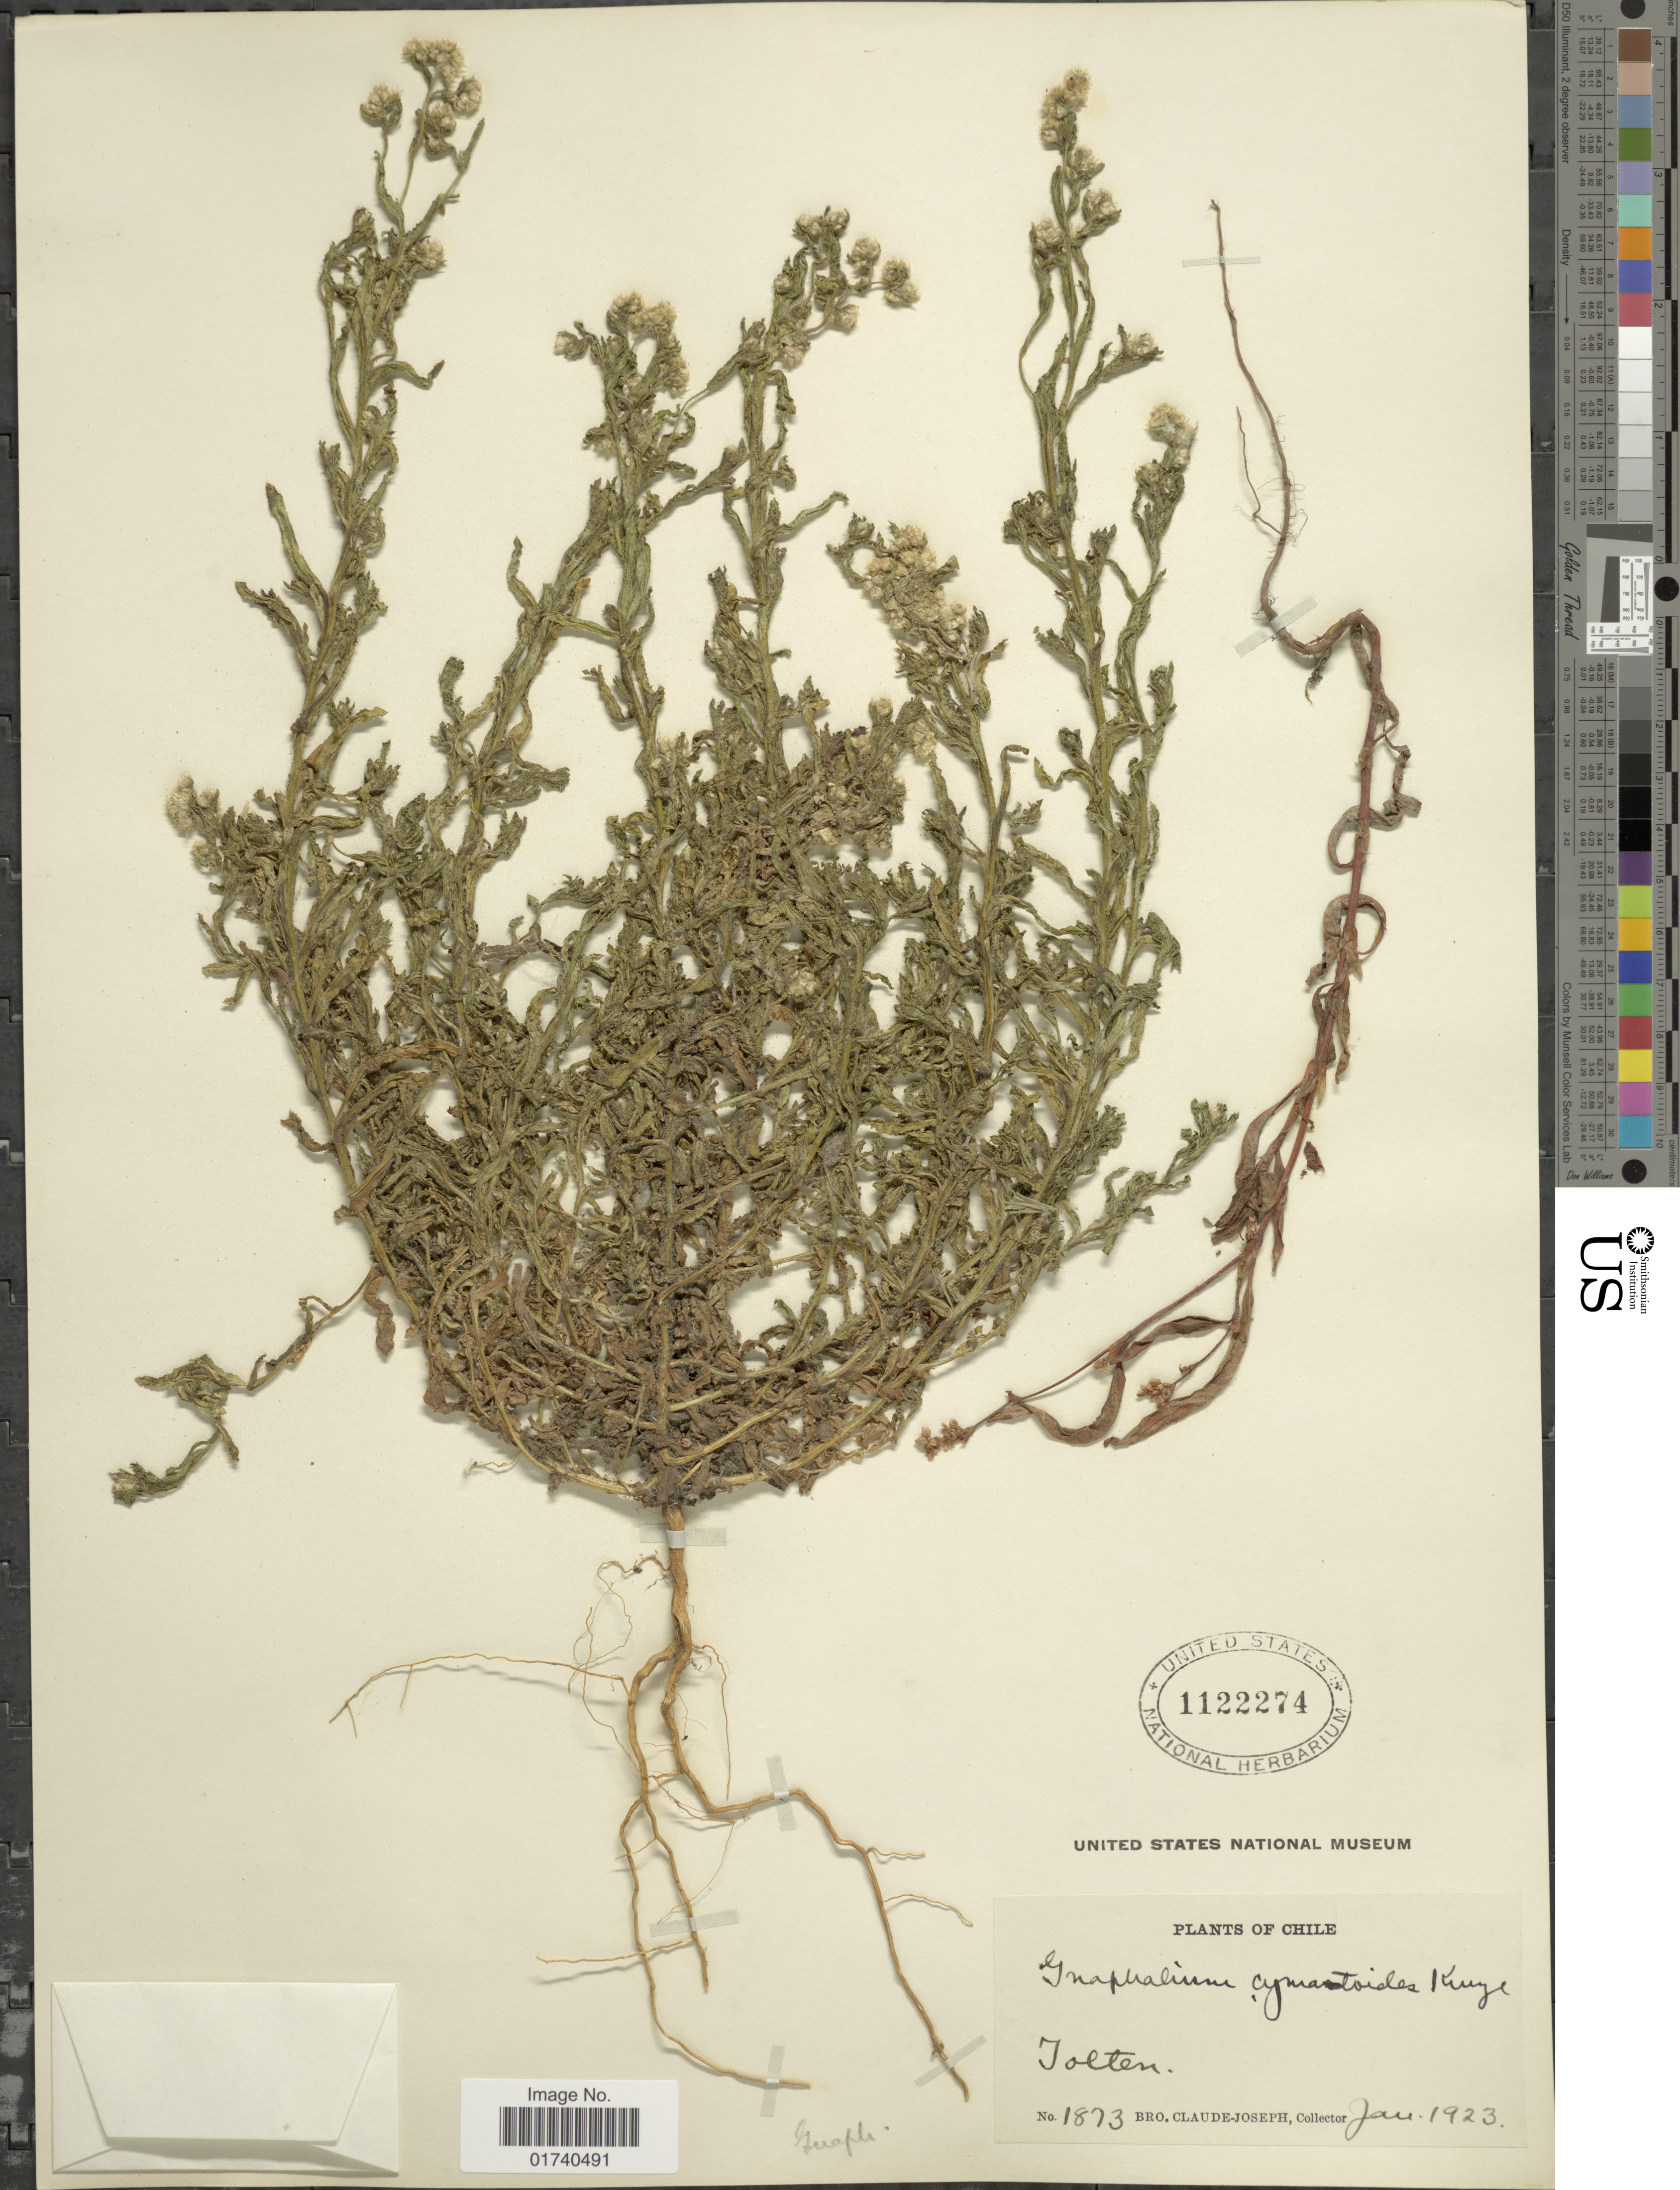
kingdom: Plantae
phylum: Tracheophyta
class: Magnoliopsida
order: Asterales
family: Asteraceae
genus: Pseudognaphalium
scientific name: Pseudognaphalium cymatoides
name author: (Kunze ex DC.) Anderb.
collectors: Bro. Claude-Joseph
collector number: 1873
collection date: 1923-01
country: Chile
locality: Jolten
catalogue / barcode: US 1122274